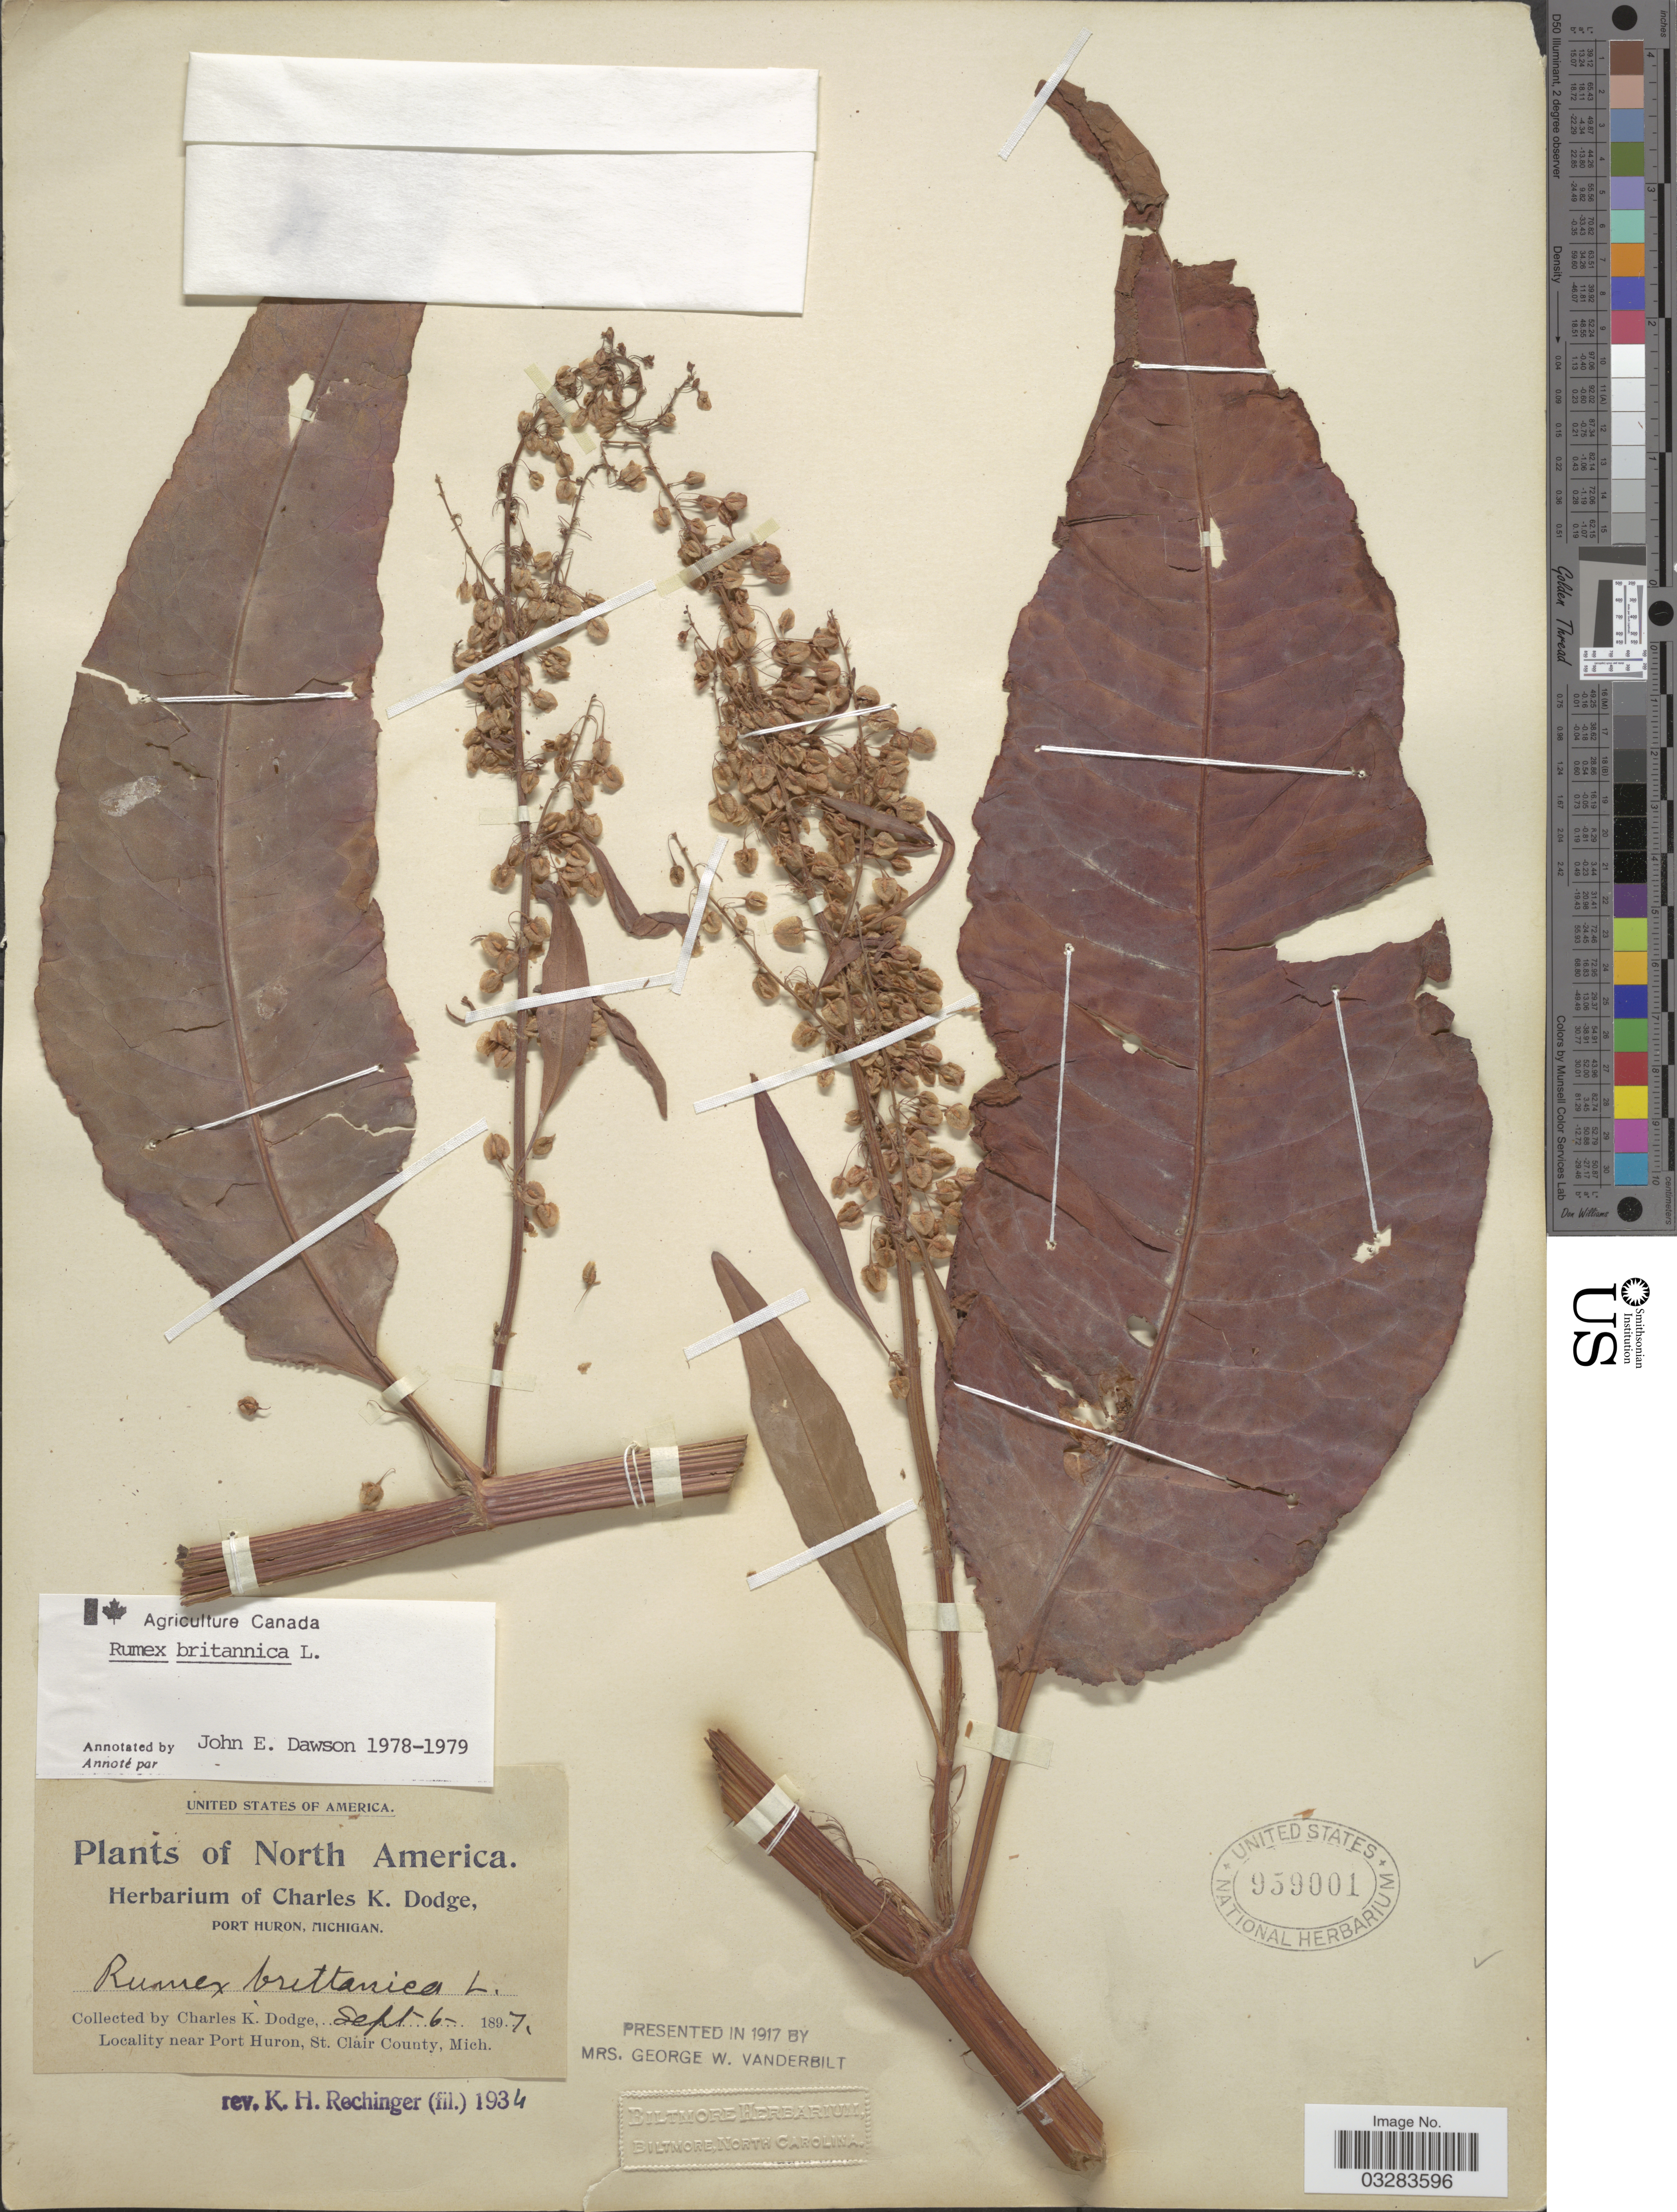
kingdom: Plantae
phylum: Tracheophyta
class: Magnoliopsida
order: Caryophyllales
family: Polygonaceae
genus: Rumex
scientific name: Rumex britannica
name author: L.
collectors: C. K. Dodge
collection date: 1897-09-06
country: United States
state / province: Michigan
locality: Near Port Huron, St. Clair County.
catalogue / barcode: US 959001